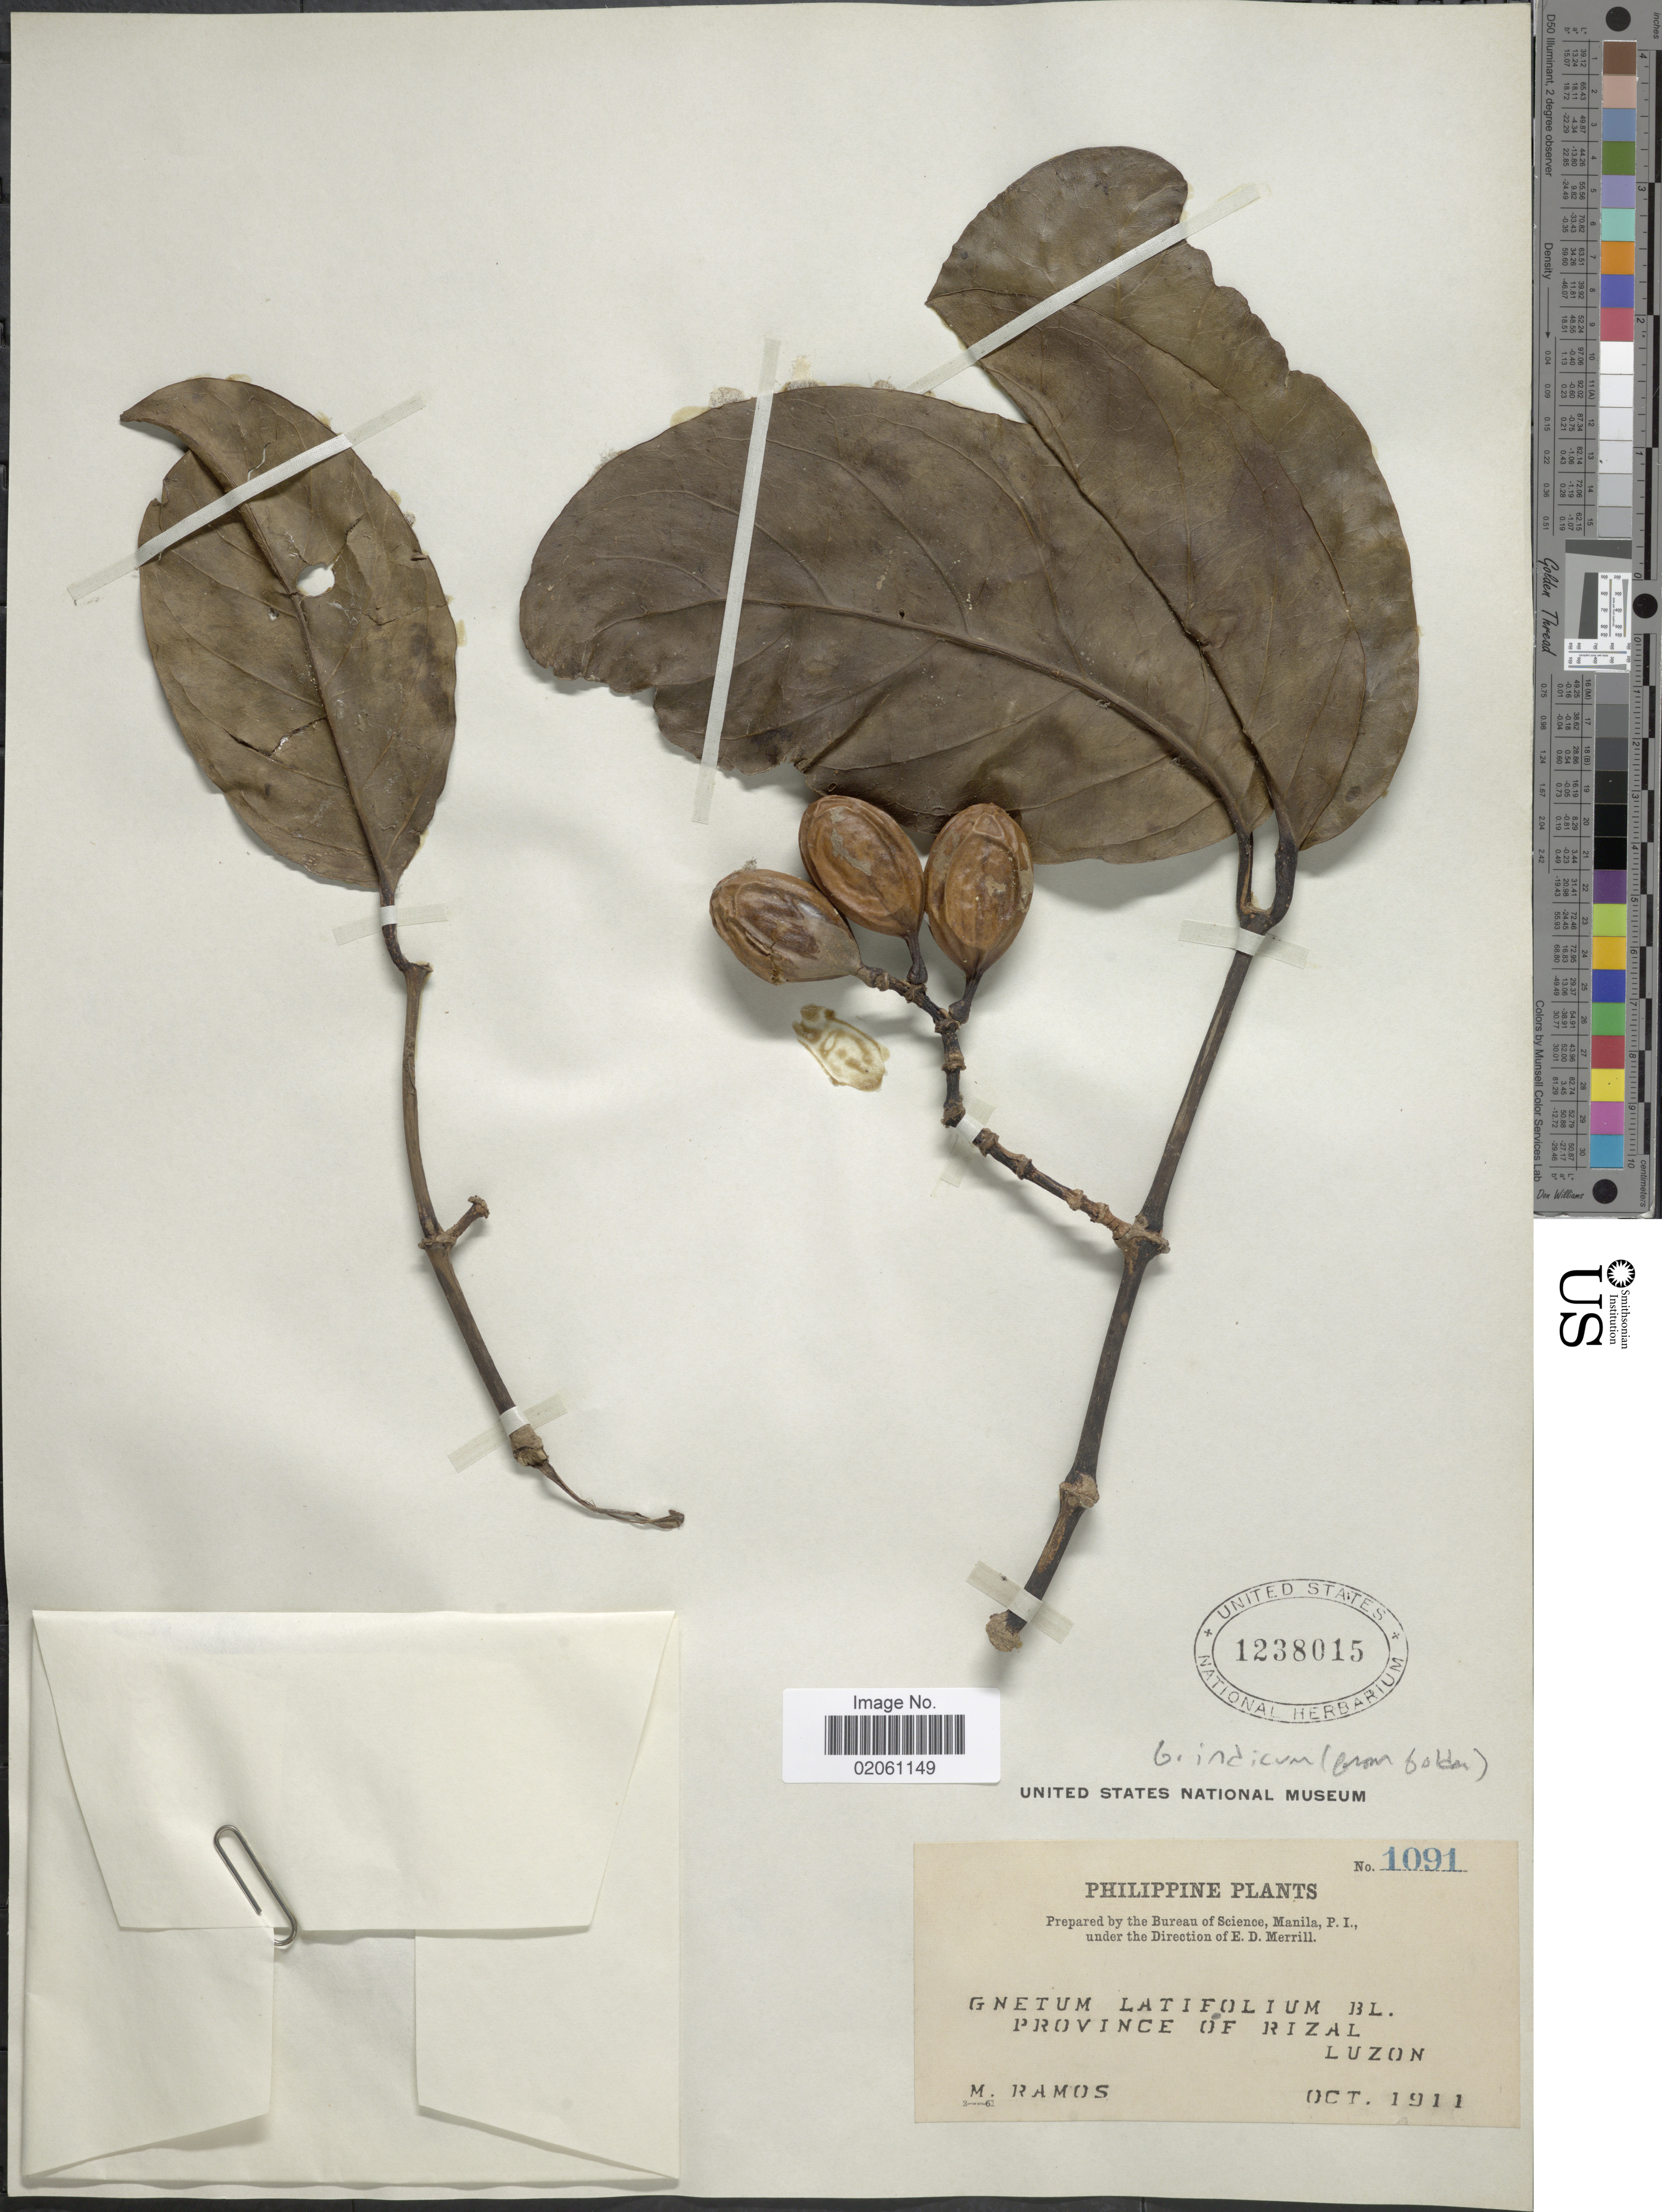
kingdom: Plantae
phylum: Tracheophyta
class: Gnetopsida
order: Gnetales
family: Gnetaceae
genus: Gnetum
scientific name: Gnetum indicum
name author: (Lour.) Merr.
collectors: M. Ramos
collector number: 1091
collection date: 1911-10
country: Philippines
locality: Province of Rizal. Luzon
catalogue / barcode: US 1238015